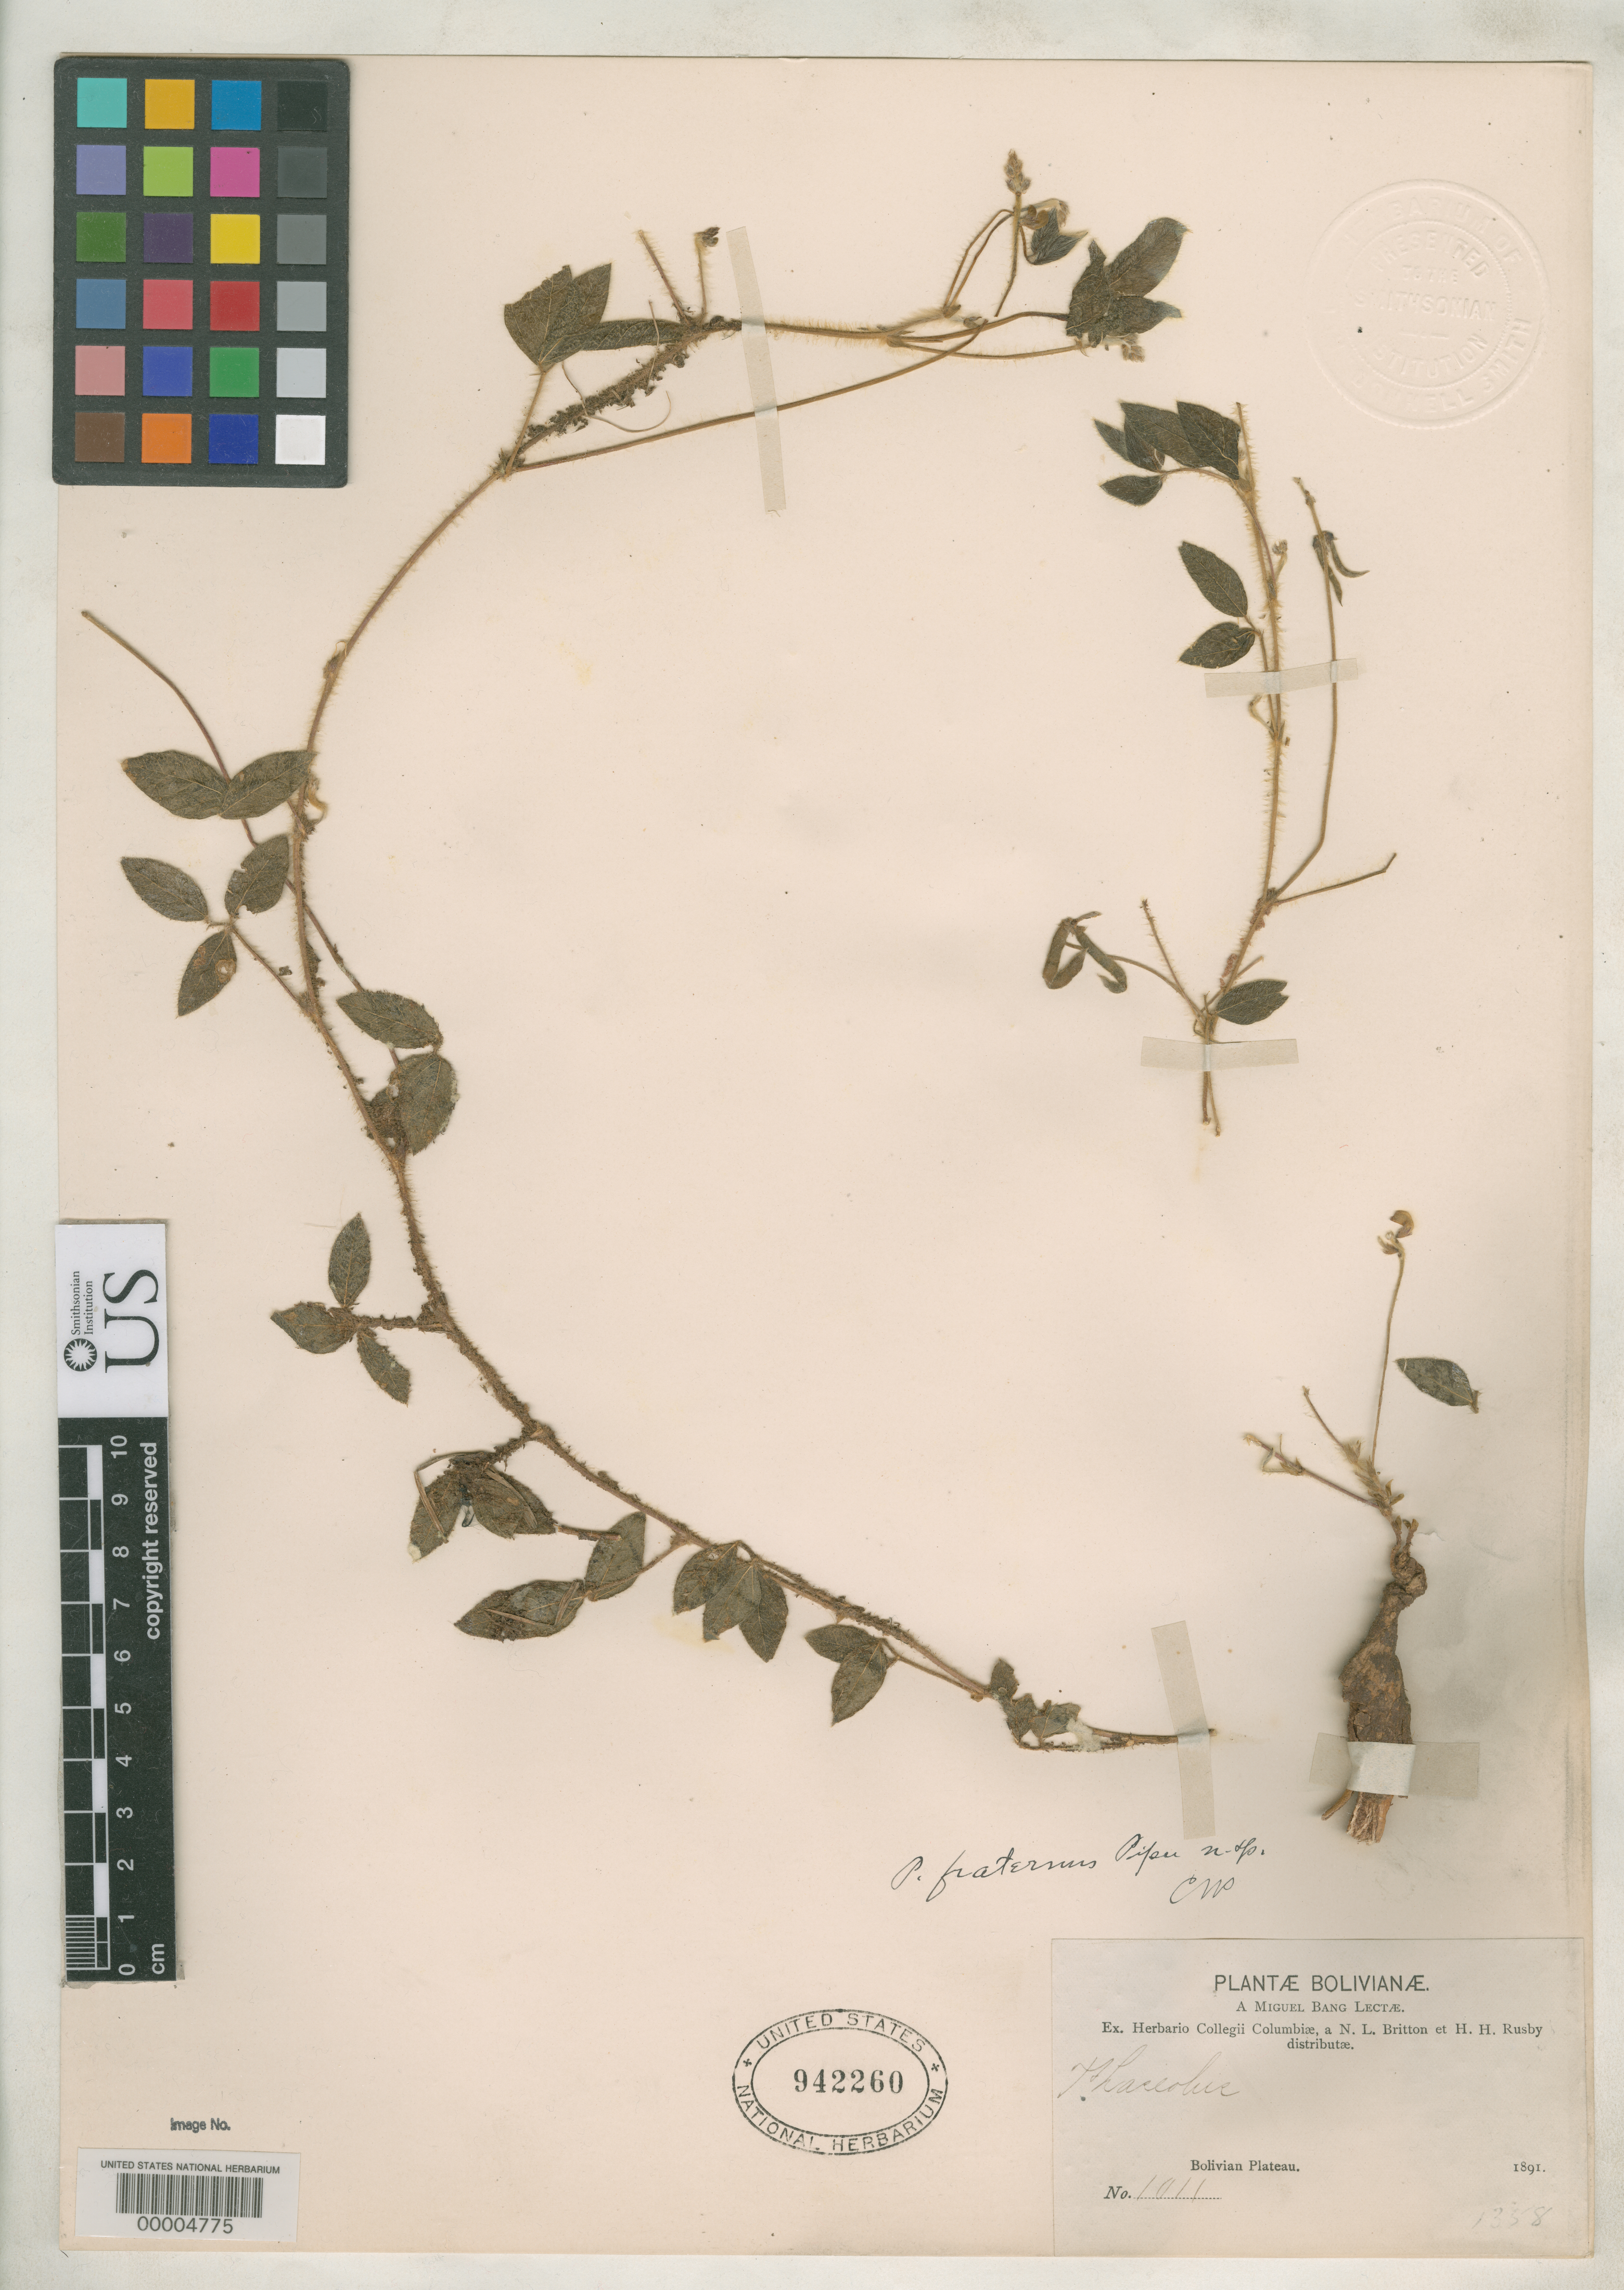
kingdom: Plantae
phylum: Tracheophyta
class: Magnoliopsida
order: Fabales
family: Fabaceae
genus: Phaseolus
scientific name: Phaseolus fraternus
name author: Piper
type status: Holotype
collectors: M. Bang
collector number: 1011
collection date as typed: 1891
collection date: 1891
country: Bolivia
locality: Bolivian Plateau.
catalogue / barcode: US 942260